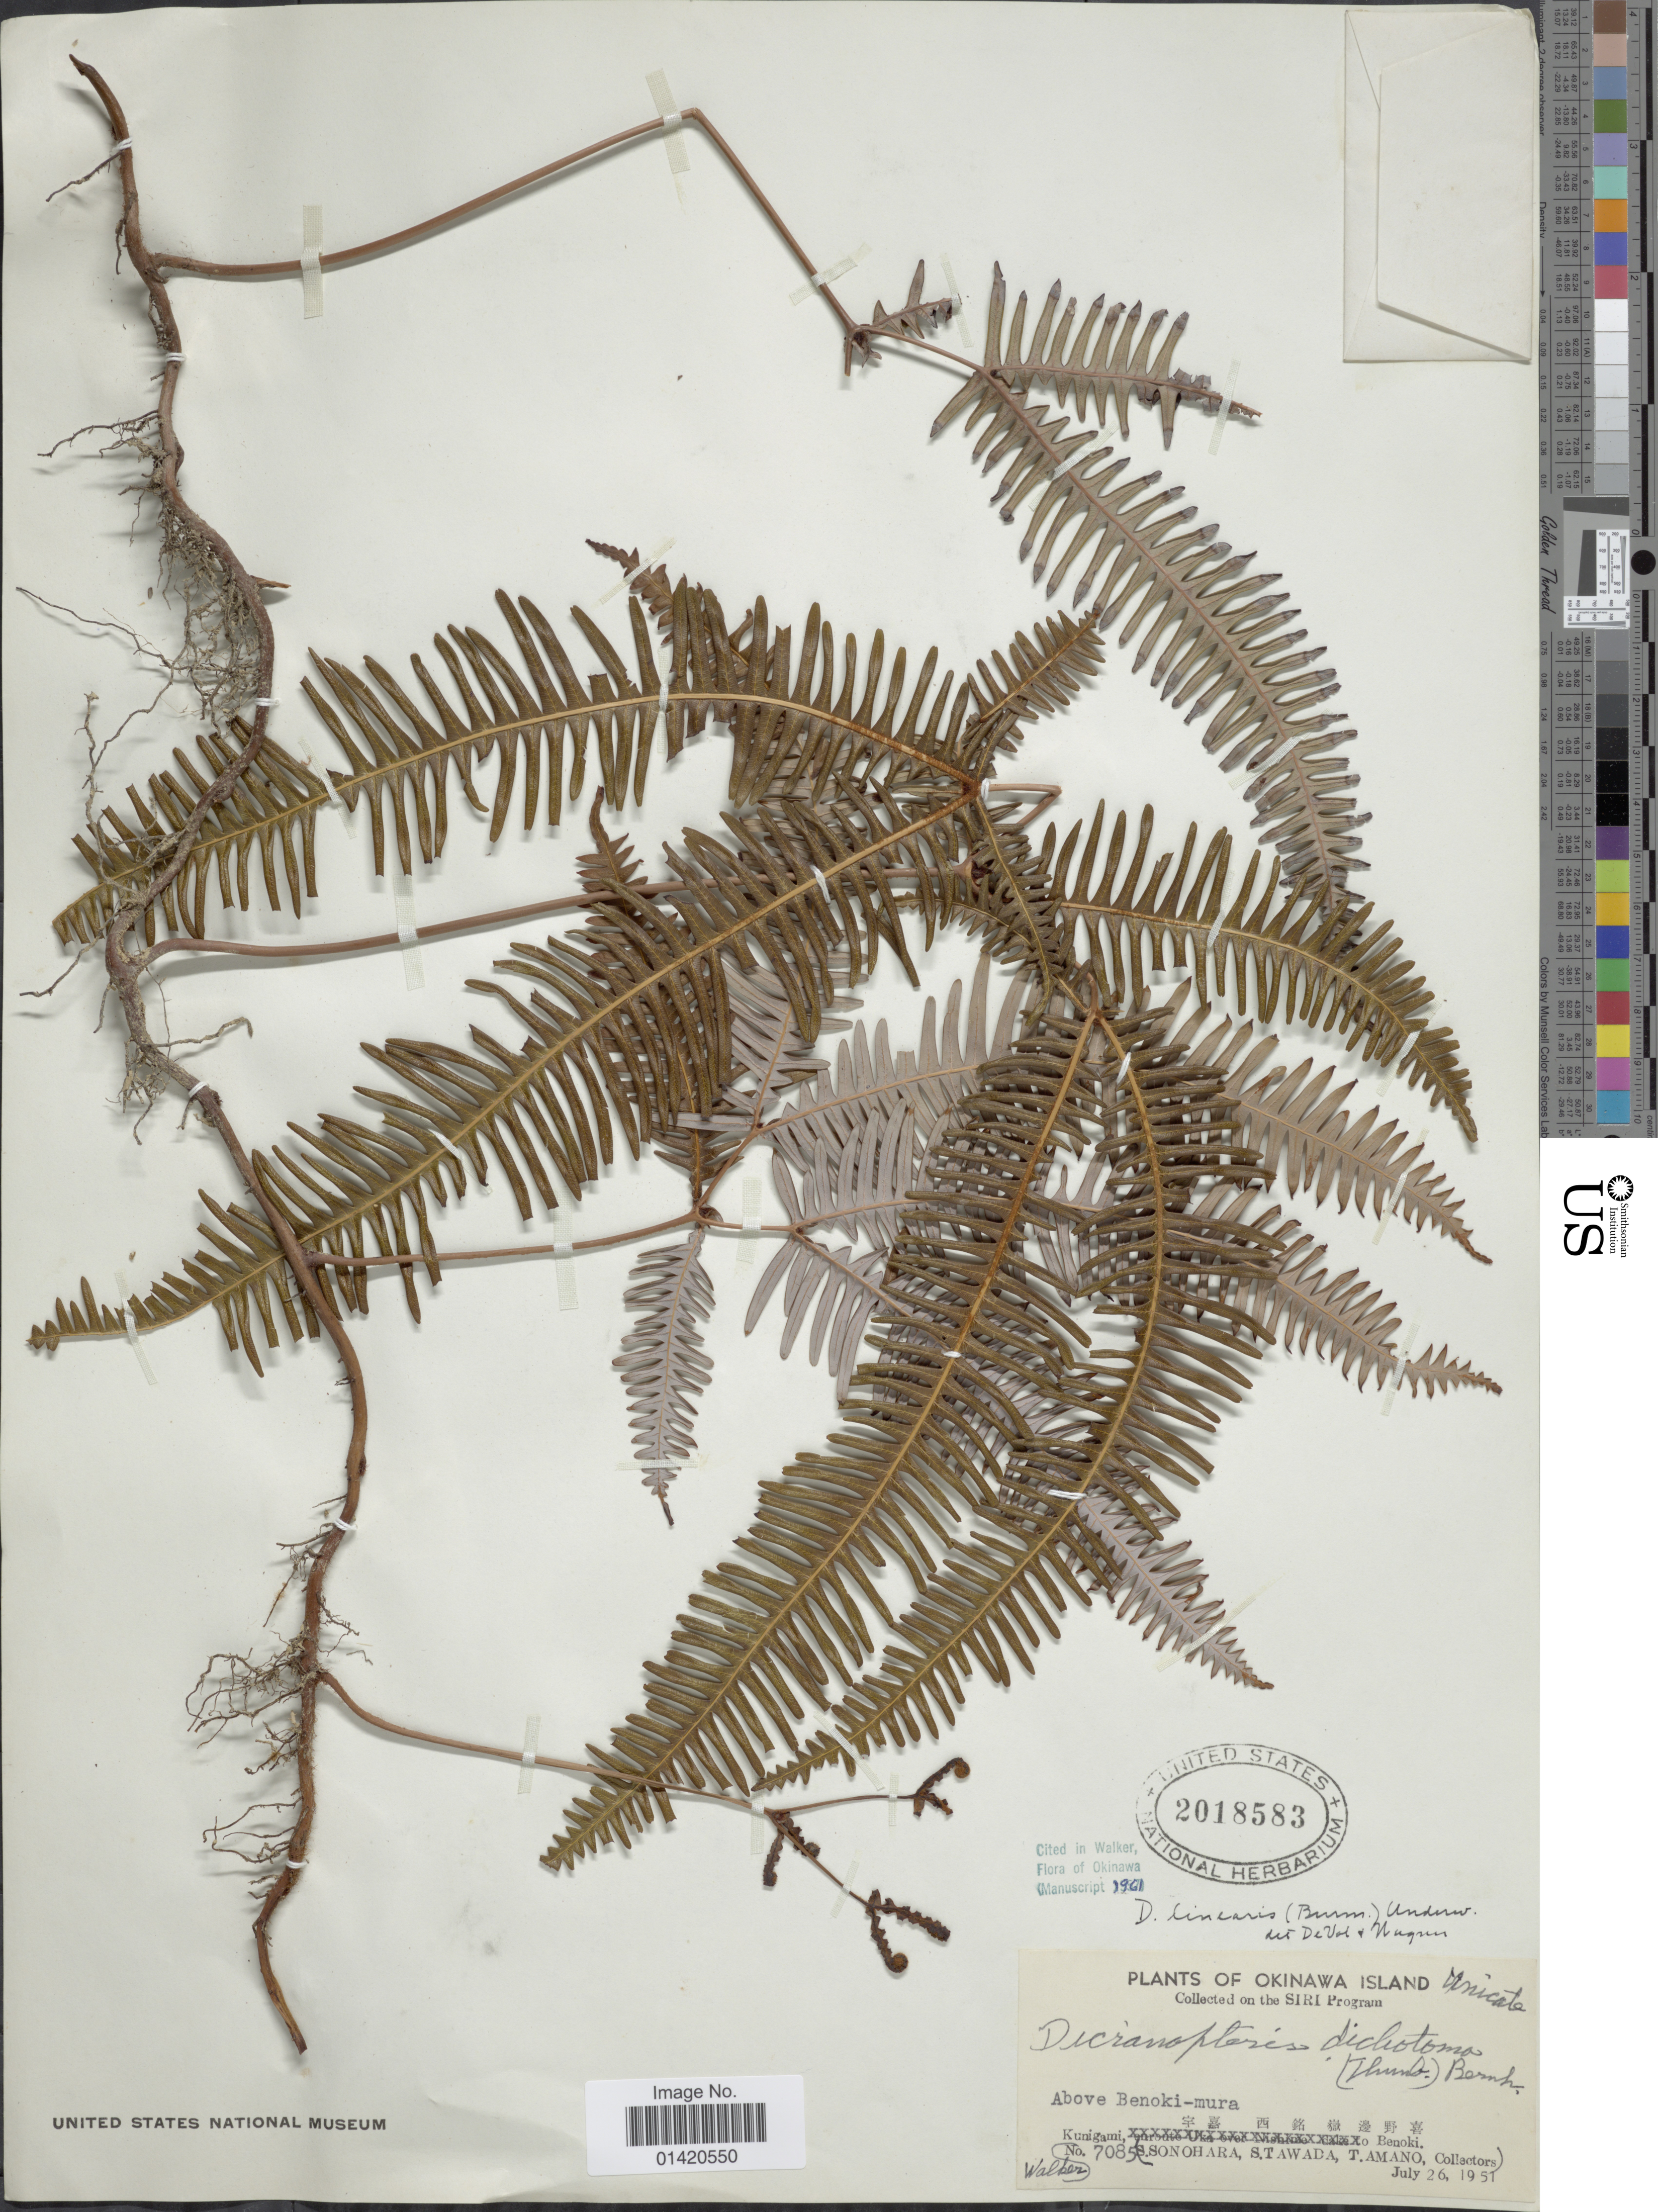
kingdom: Plantae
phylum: Tracheophyta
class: Polypodiopsida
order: Gleicheniales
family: Gleicheniaceae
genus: Dicranopteris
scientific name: Dicranopteris linearis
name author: (Burm. f.) Underw.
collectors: S. Sonohara, S. Tawada & T. Amano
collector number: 7085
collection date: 1951-07-26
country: Japan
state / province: Okinawa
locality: Okinawa Island, Above Benoki-mura, Kunigami, Benoki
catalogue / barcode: US 2018583